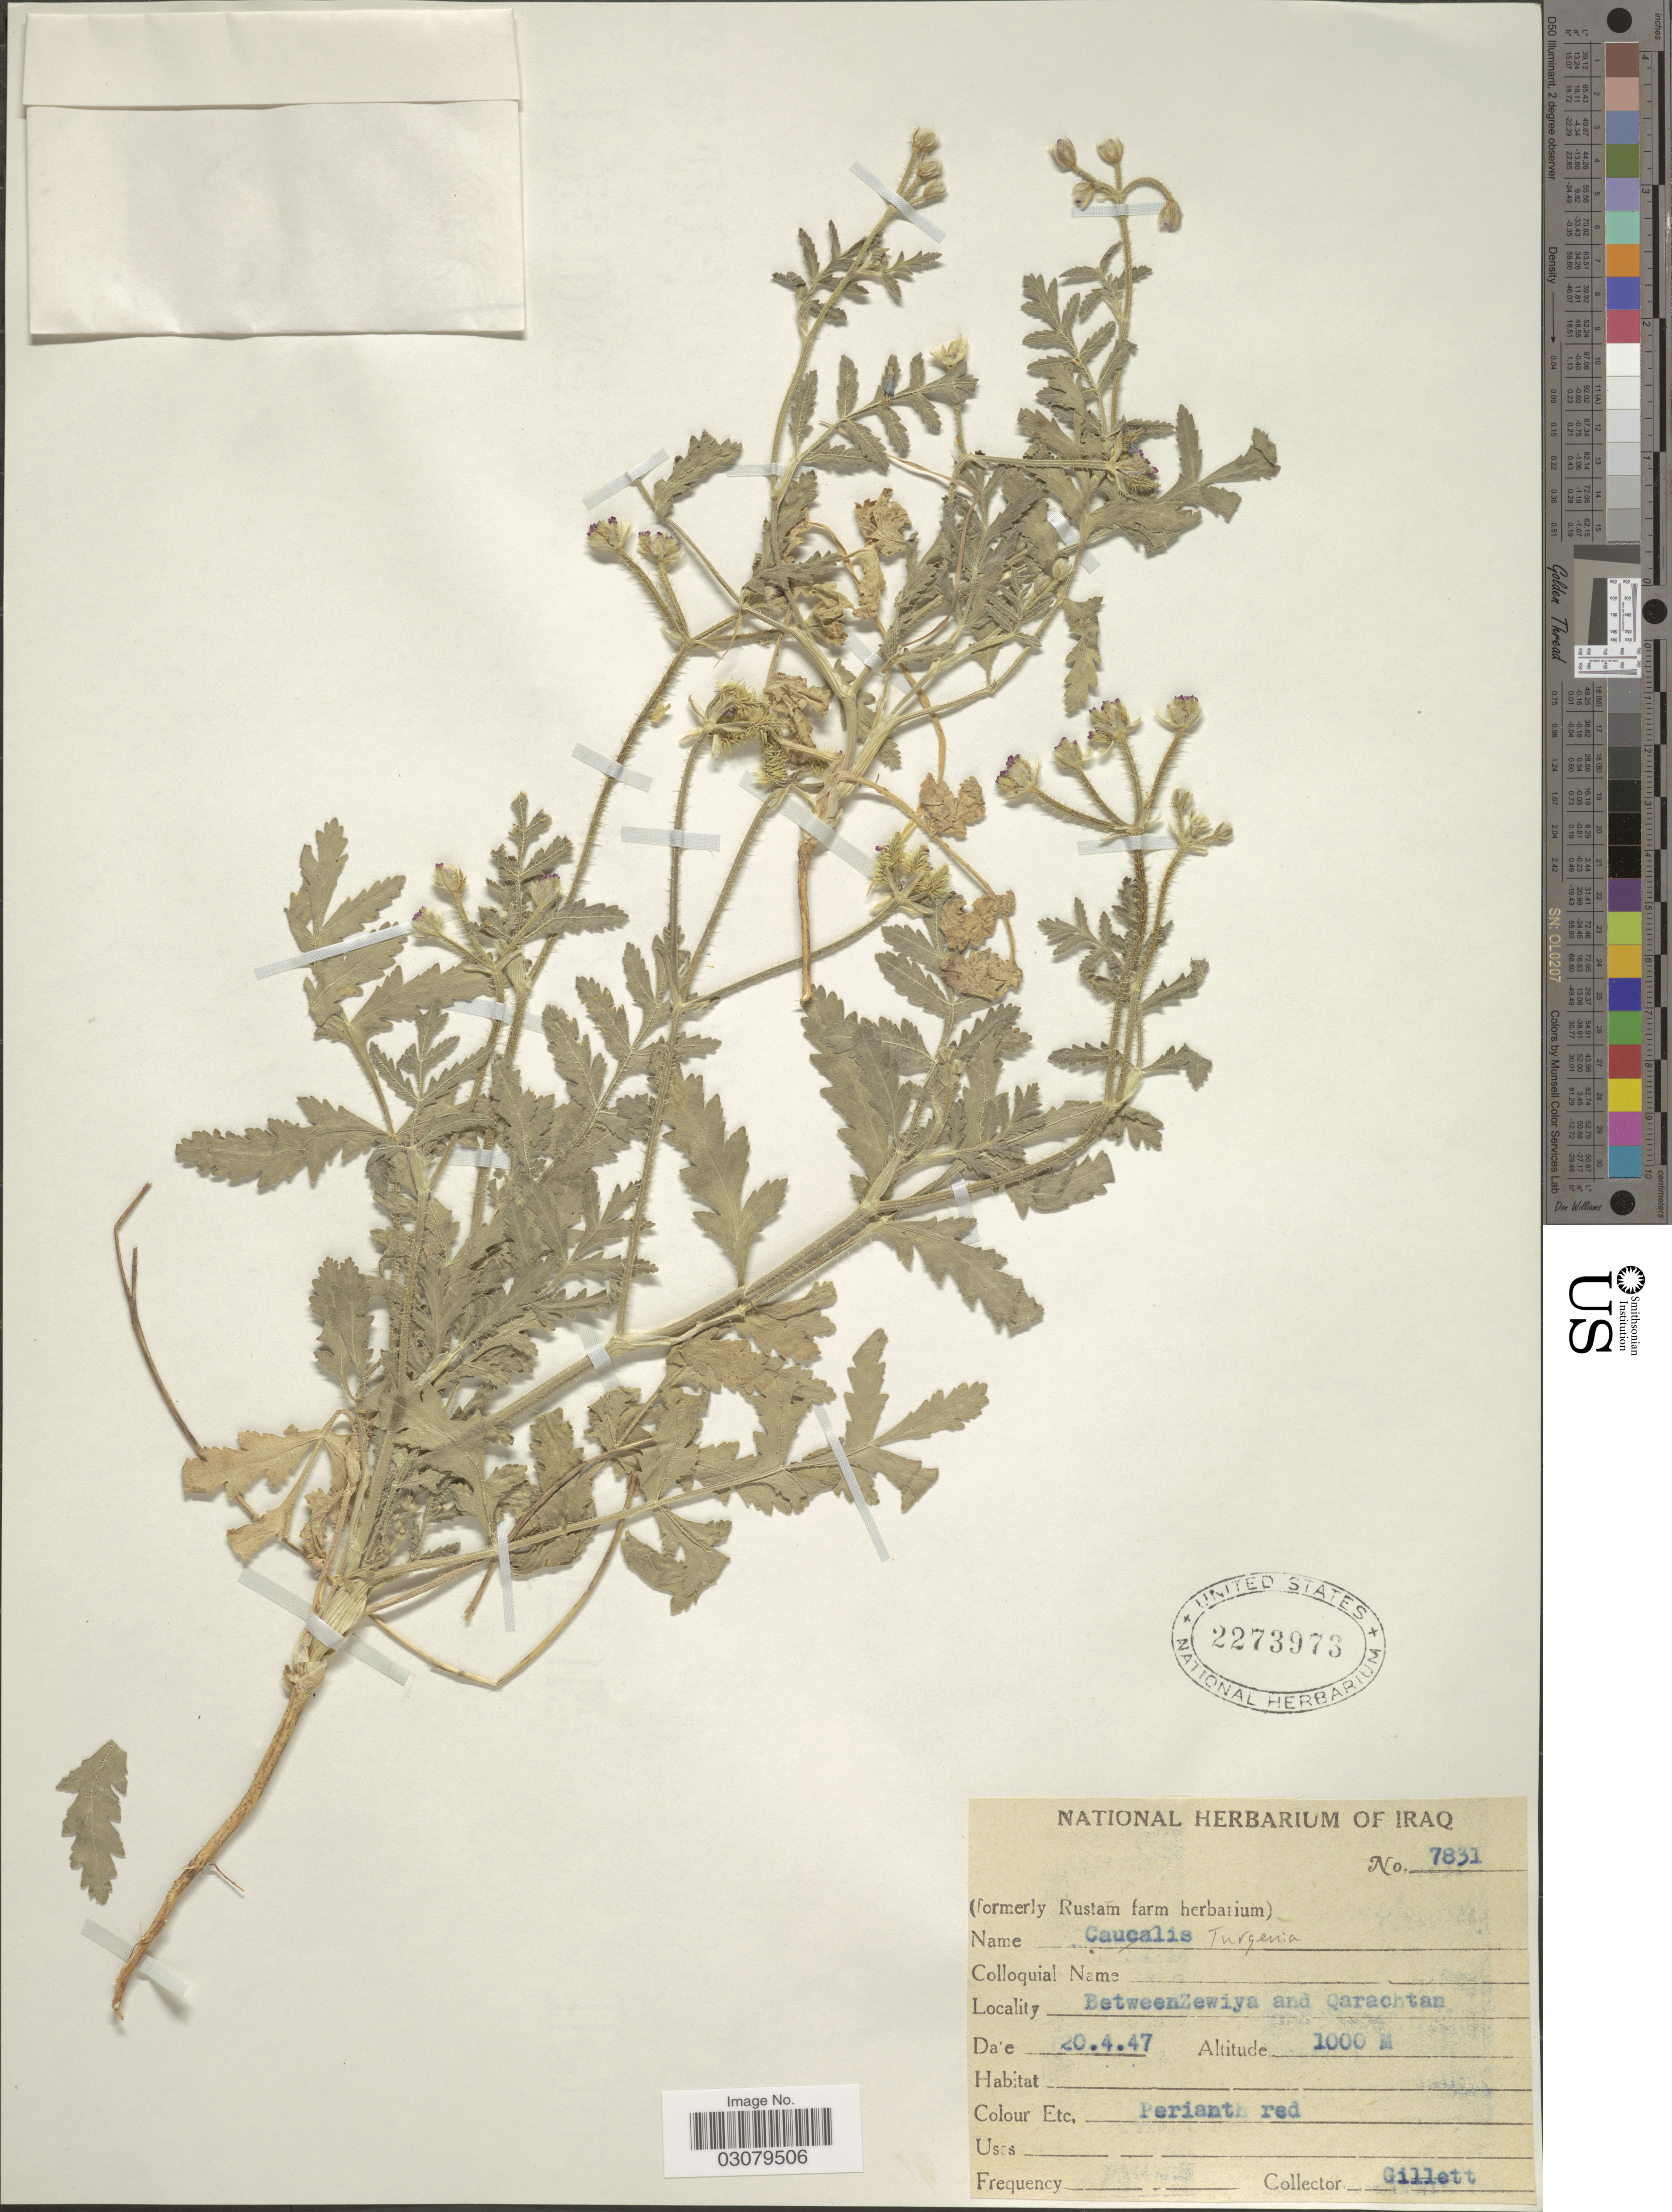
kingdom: Plantae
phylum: Tracheophyta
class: Magnoliopsida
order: Apiales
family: Apiaceae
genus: Turgenia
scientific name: Turgenia latifolia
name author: Hoffm.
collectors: Gillett, --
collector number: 7831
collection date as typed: Transcribed d/m/y: 20/4/47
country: Iraq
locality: Between Zewiya and Qarachtan.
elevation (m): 1000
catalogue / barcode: US 2273973